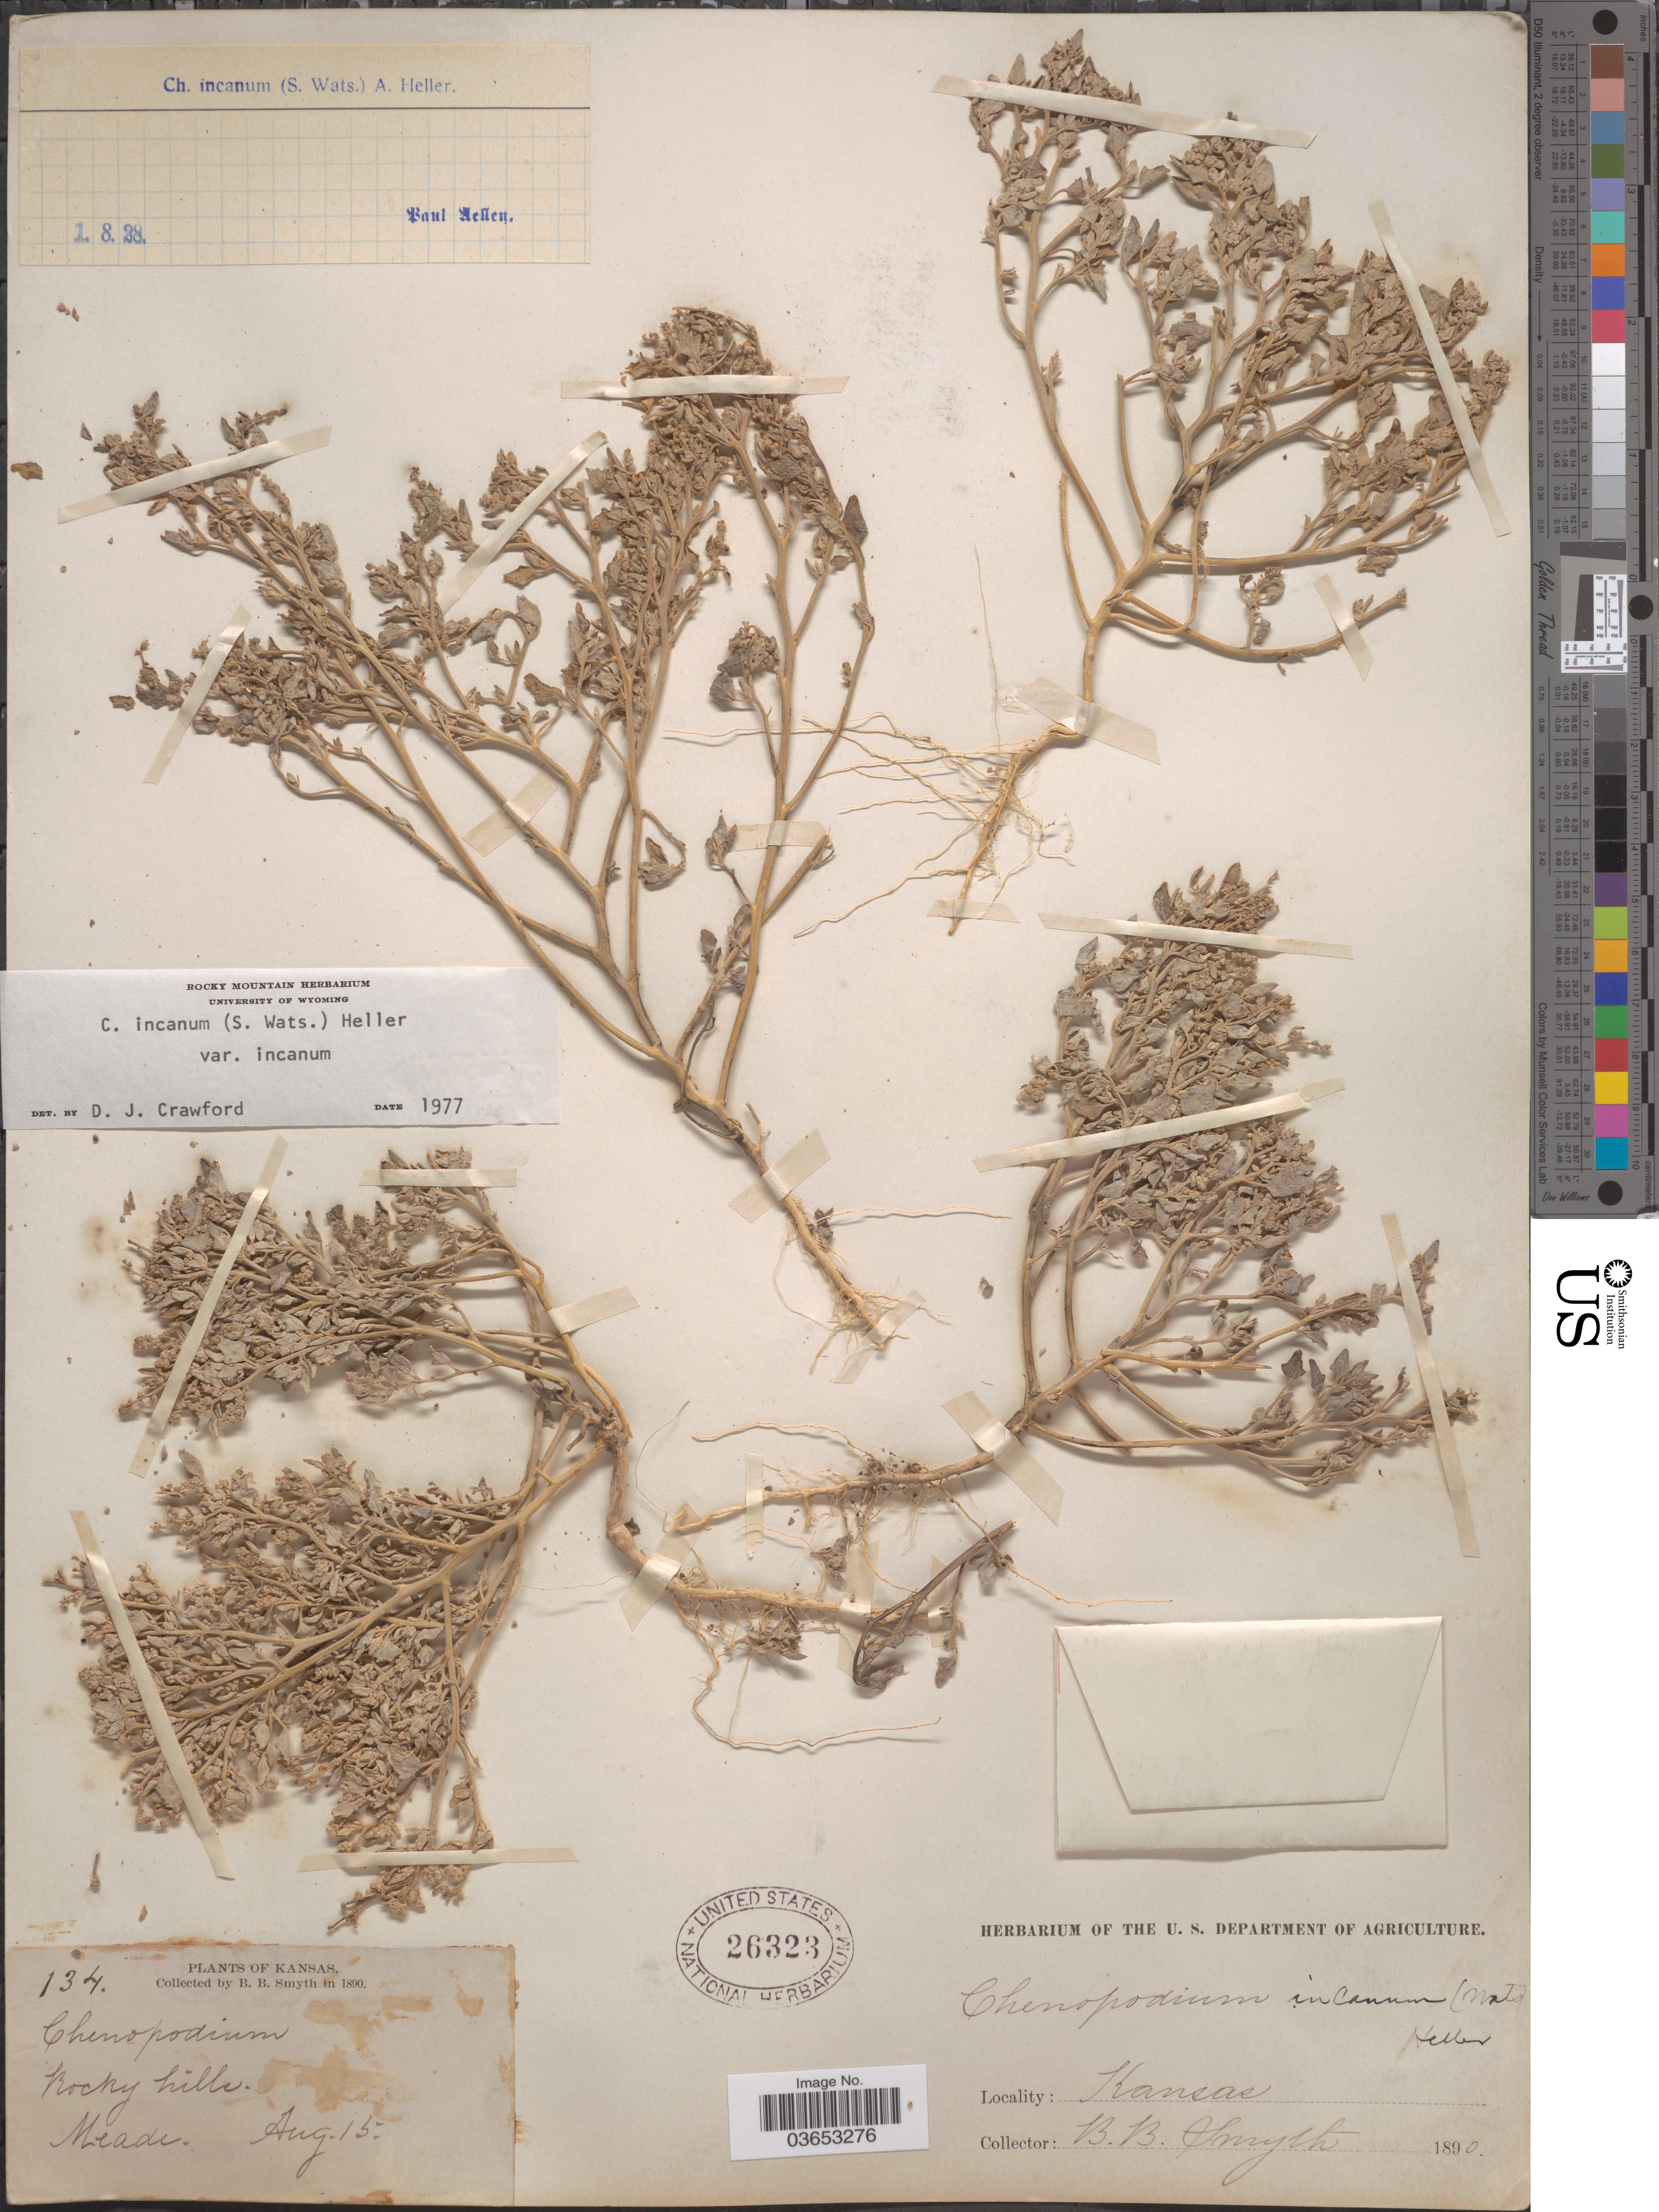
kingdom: Plantae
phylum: Tracheophyta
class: Magnoliopsida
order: Caryophyllales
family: Amaranthaceae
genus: Chenopodium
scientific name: Chenopodium incanum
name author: (S. Watson) A. Heller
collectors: B. Smyth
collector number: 134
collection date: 1890-08-15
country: United States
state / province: Kansas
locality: Meade.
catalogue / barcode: US 26323